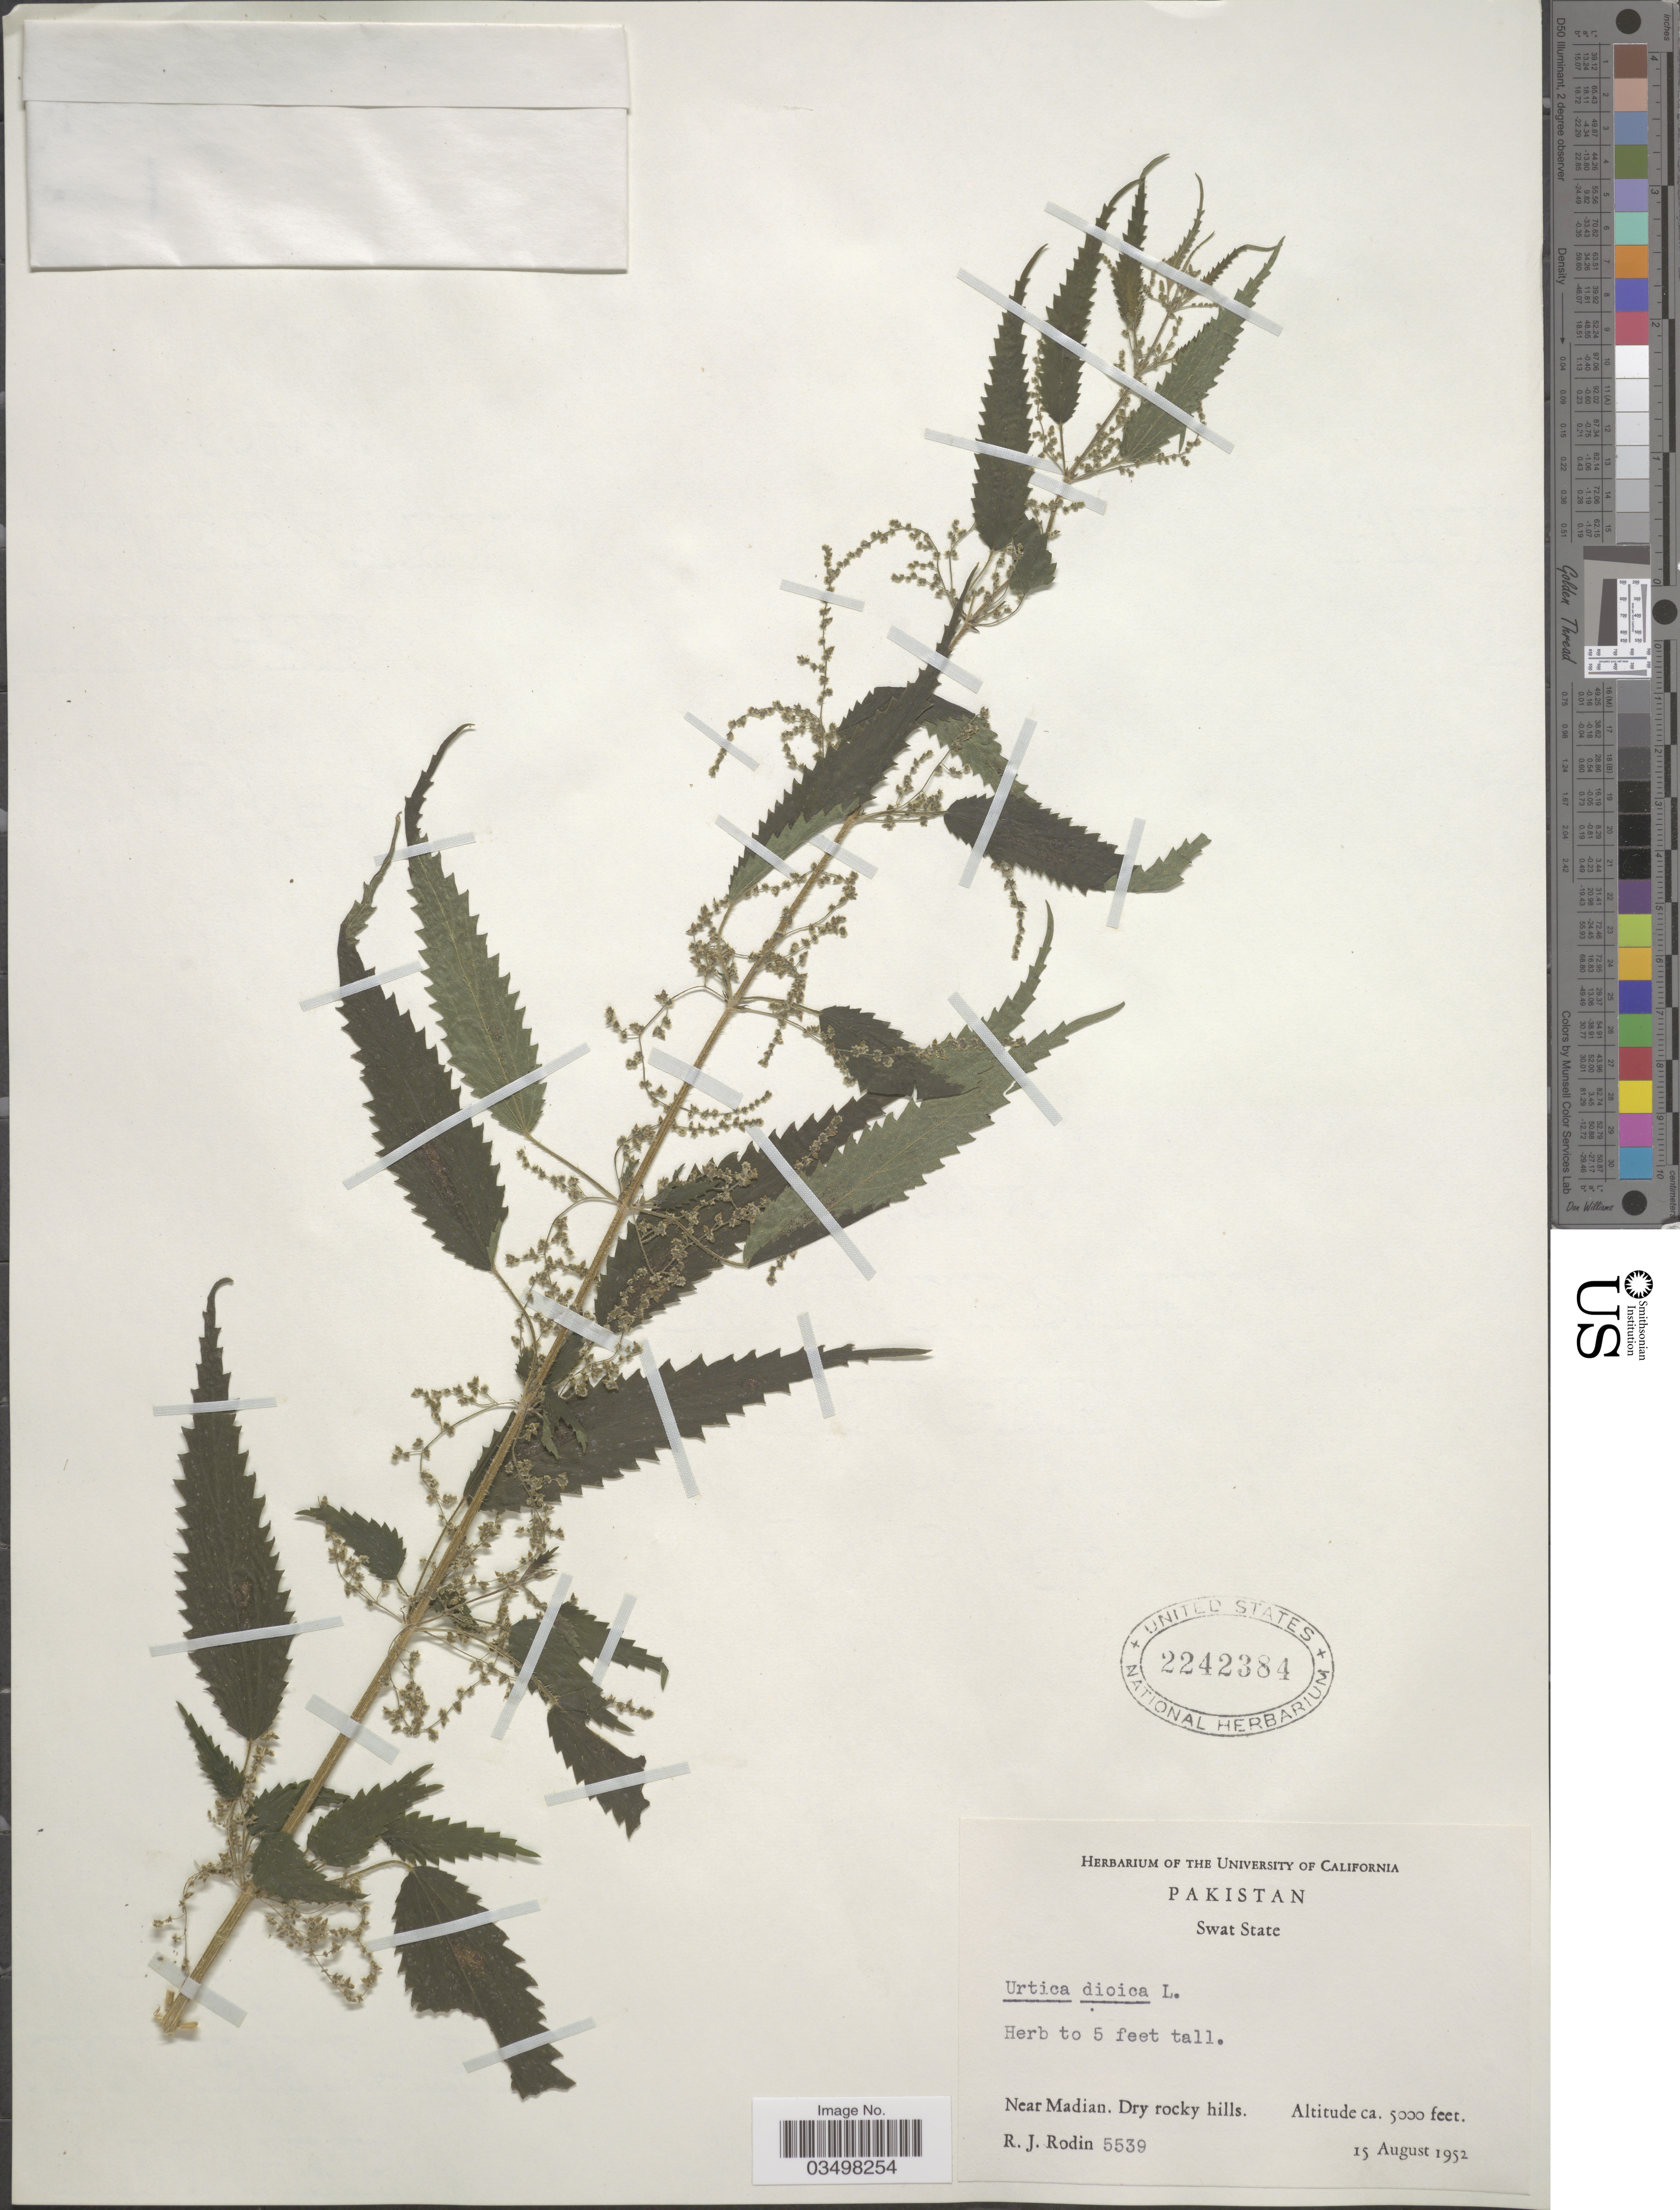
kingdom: Plantae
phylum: Tracheophyta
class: Magnoliopsida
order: Rosales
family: Urticaceae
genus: Urtica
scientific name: Urtica dioica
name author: L.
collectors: R. J. Rodin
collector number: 5539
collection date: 1952-08-15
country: Pakistan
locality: Swat State. Near Madian. Dry rocky hills.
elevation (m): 1524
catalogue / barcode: US 2242384